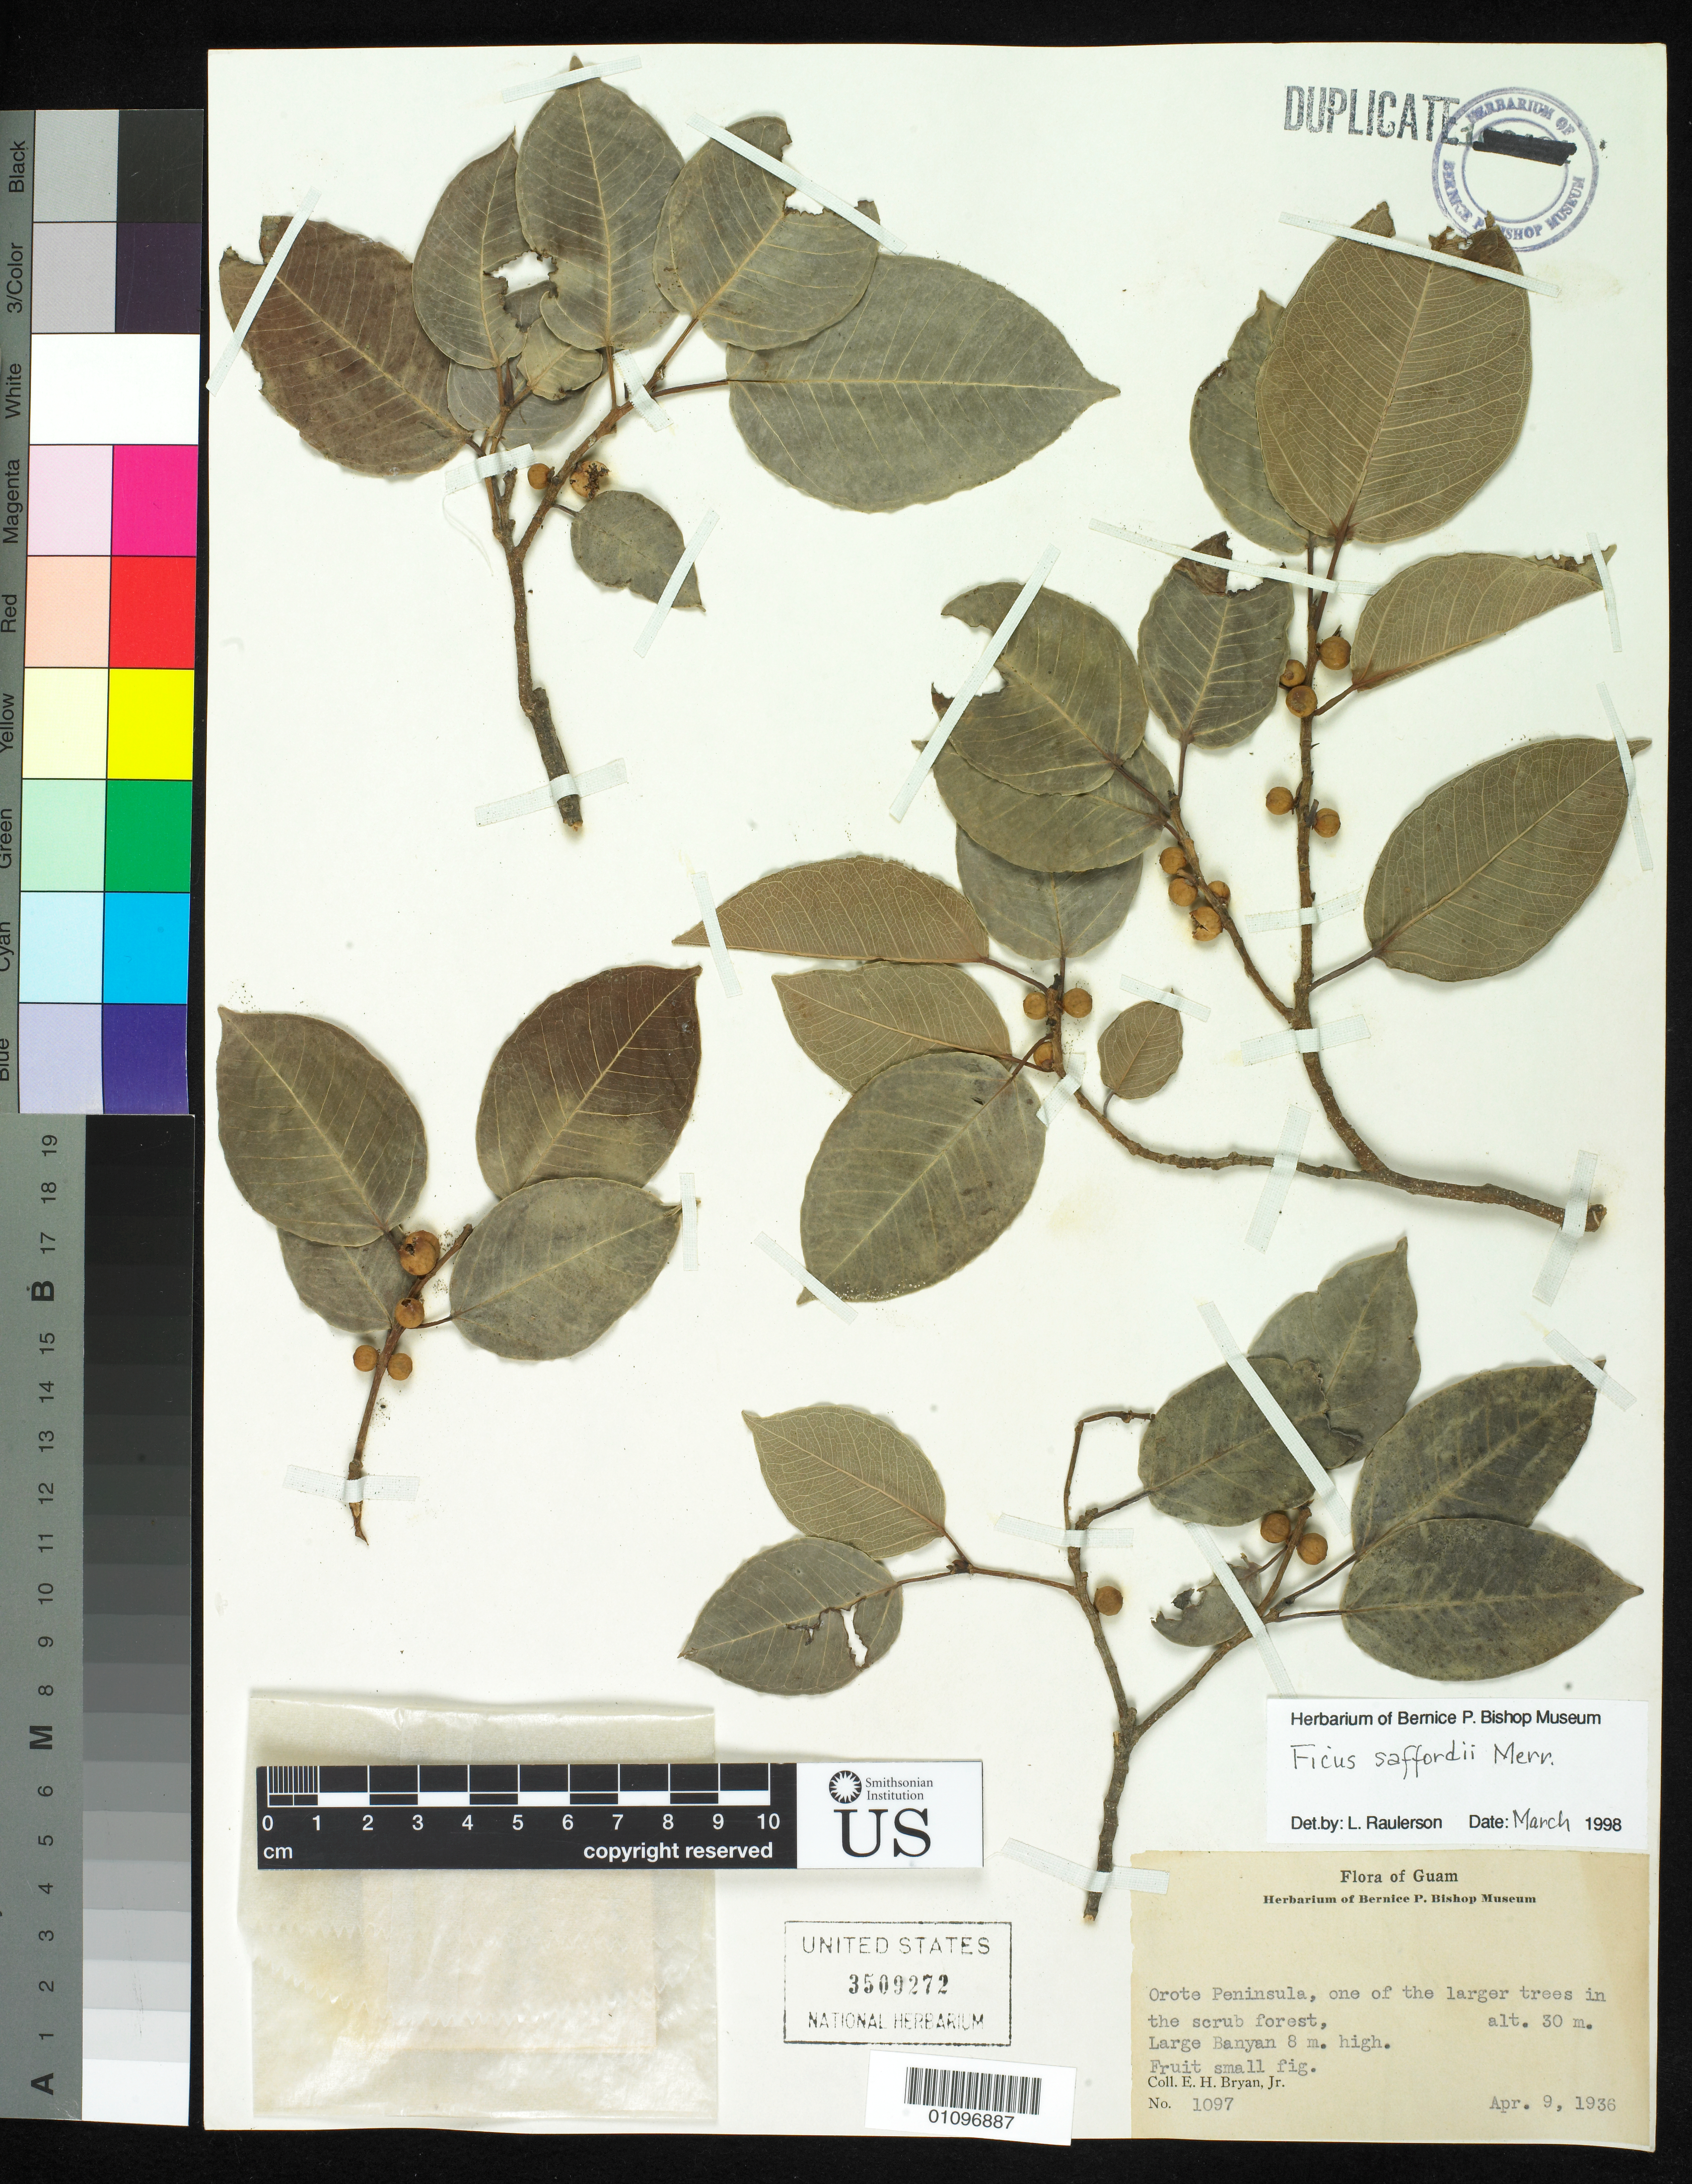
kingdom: Plantae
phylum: Tracheophyta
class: Magnoliopsida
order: Rosales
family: Moraceae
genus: Ficus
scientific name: Ficus saffordii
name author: Merr.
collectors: J. Bryan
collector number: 1097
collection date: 1936-04-09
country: Guam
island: Guam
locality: Orote Peninsula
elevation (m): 30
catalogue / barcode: US 3509272